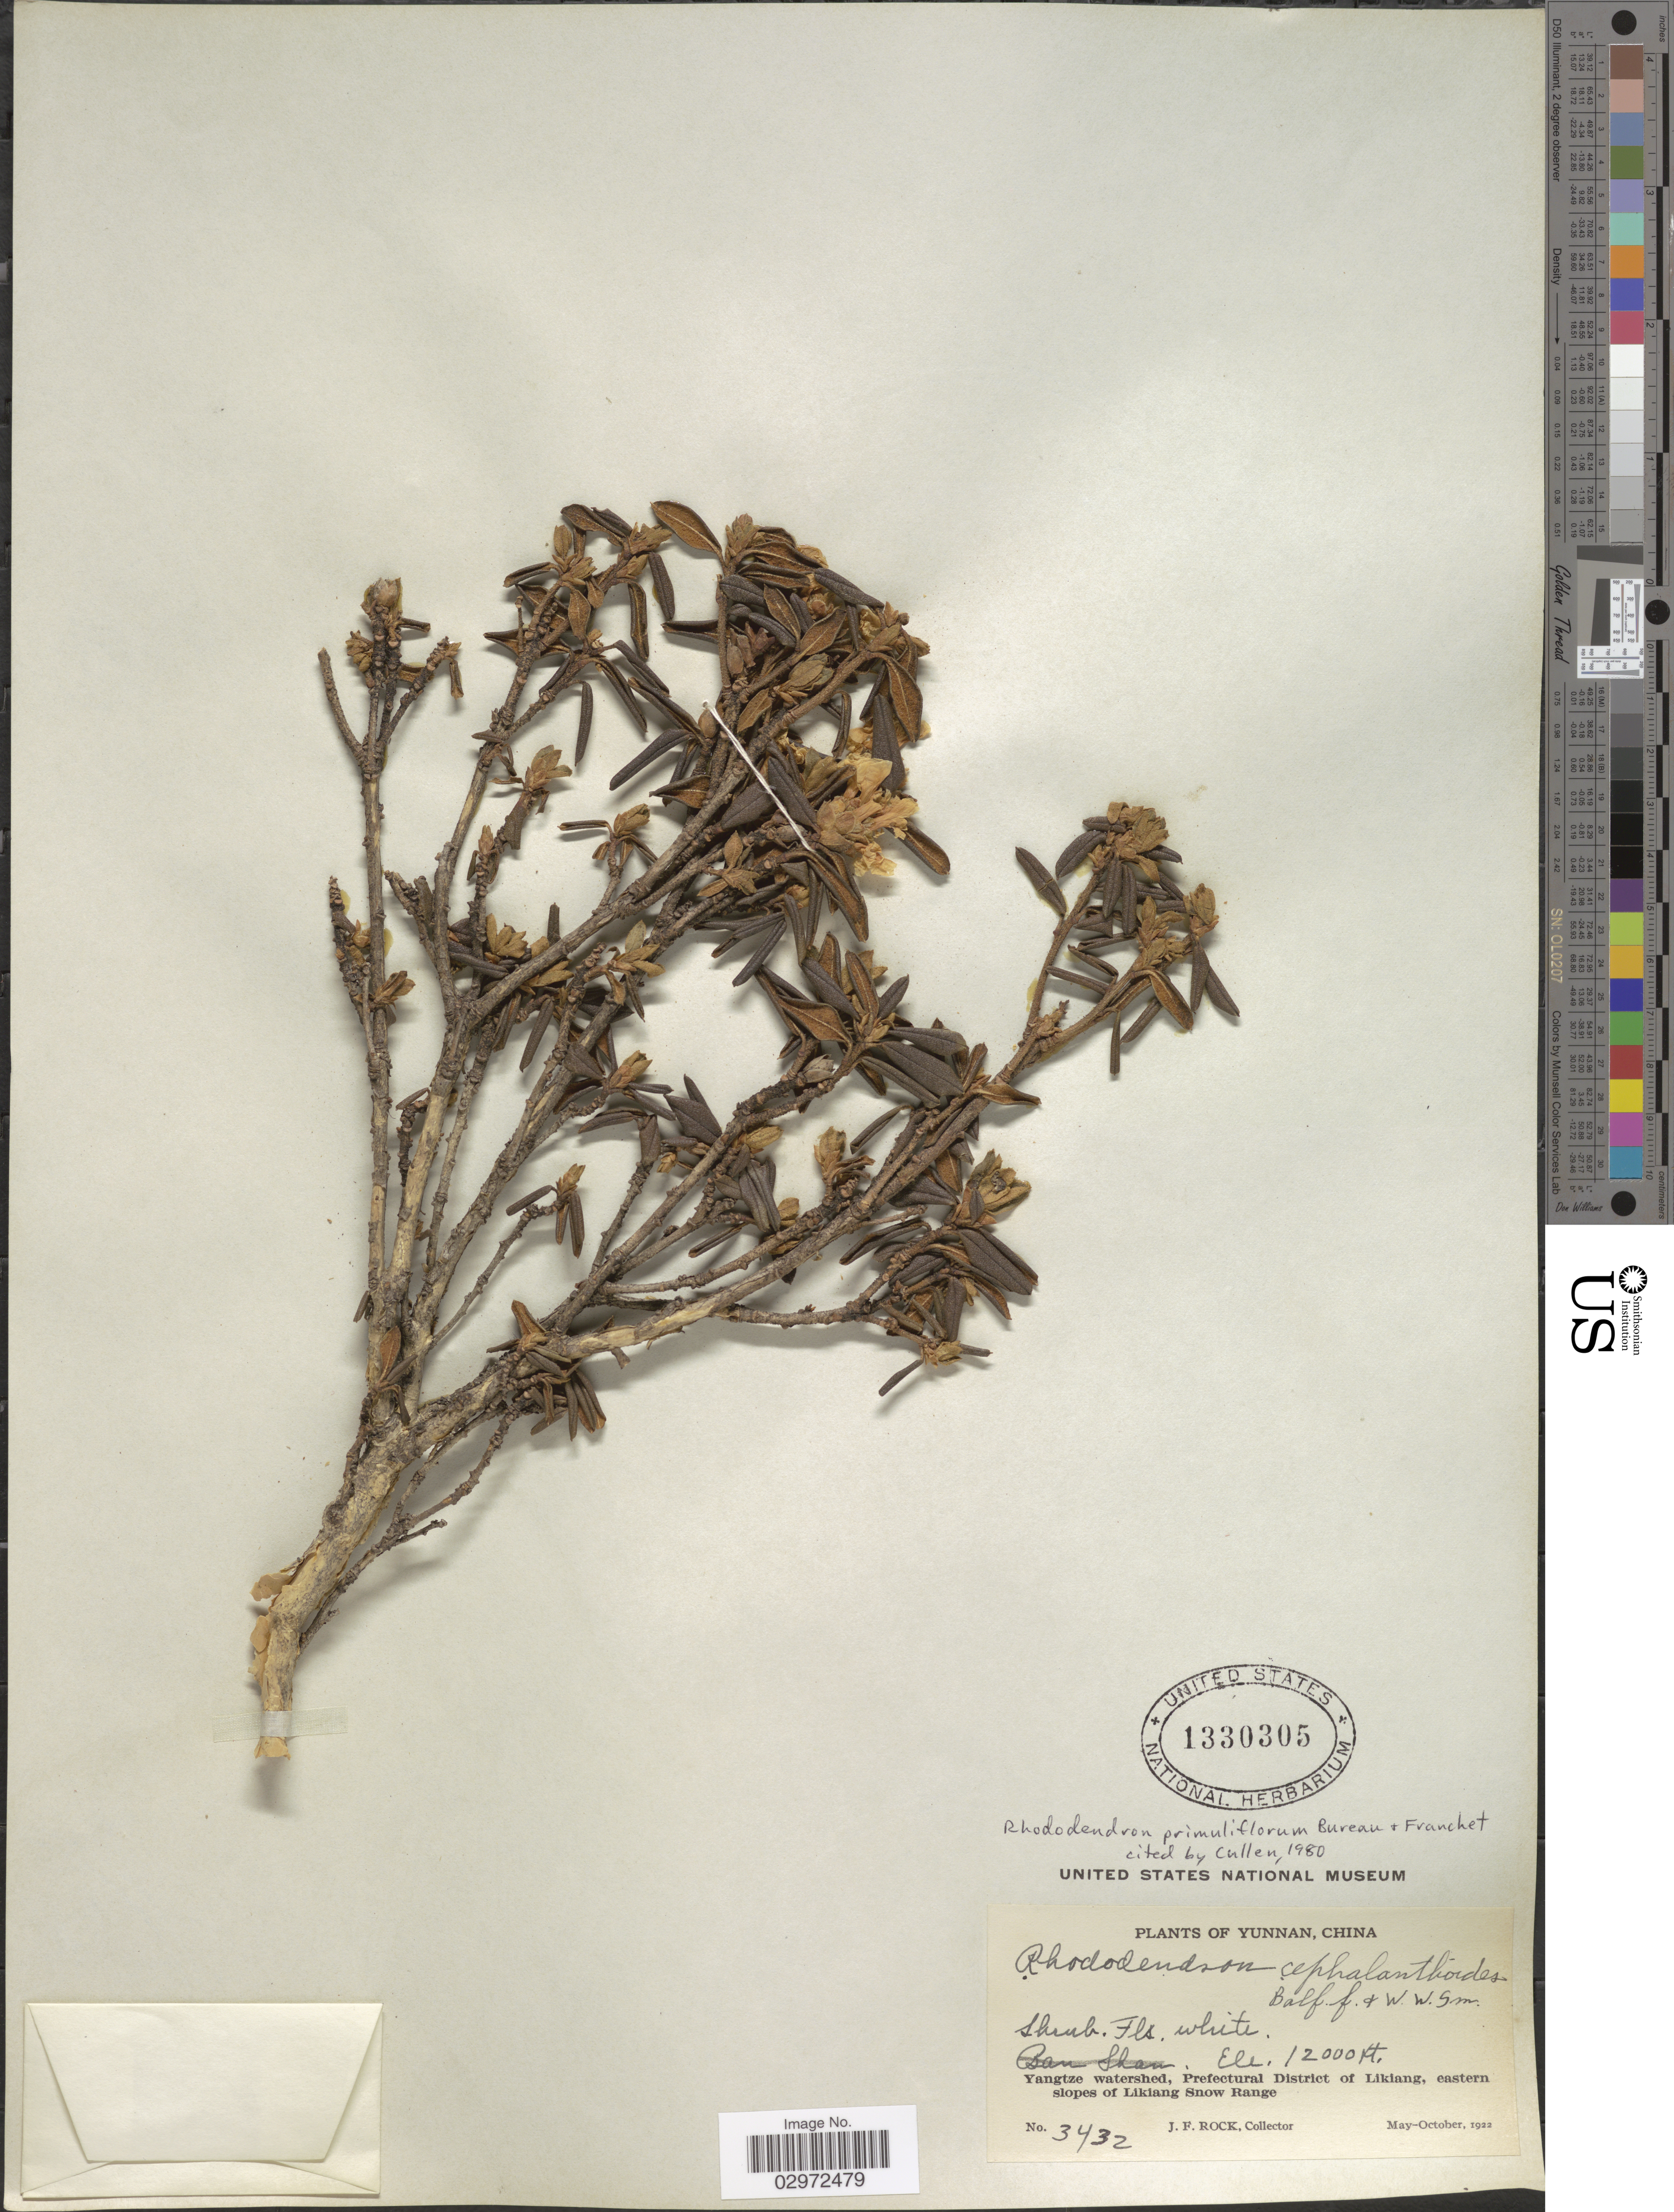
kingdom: Plantae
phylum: Tracheophyta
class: Magnoliopsida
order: Ericales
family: Ericaceae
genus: Rhododendron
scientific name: Rhododendron primuliflorum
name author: É. Bureau & Franch.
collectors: J. Rock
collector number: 3432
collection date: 1922-05/1922-10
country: China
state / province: Yunnan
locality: Yangtze watershed, Prefectural District of Likiang, eastern slopes of Likiang Snow Range.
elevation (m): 3658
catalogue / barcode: US 1330305